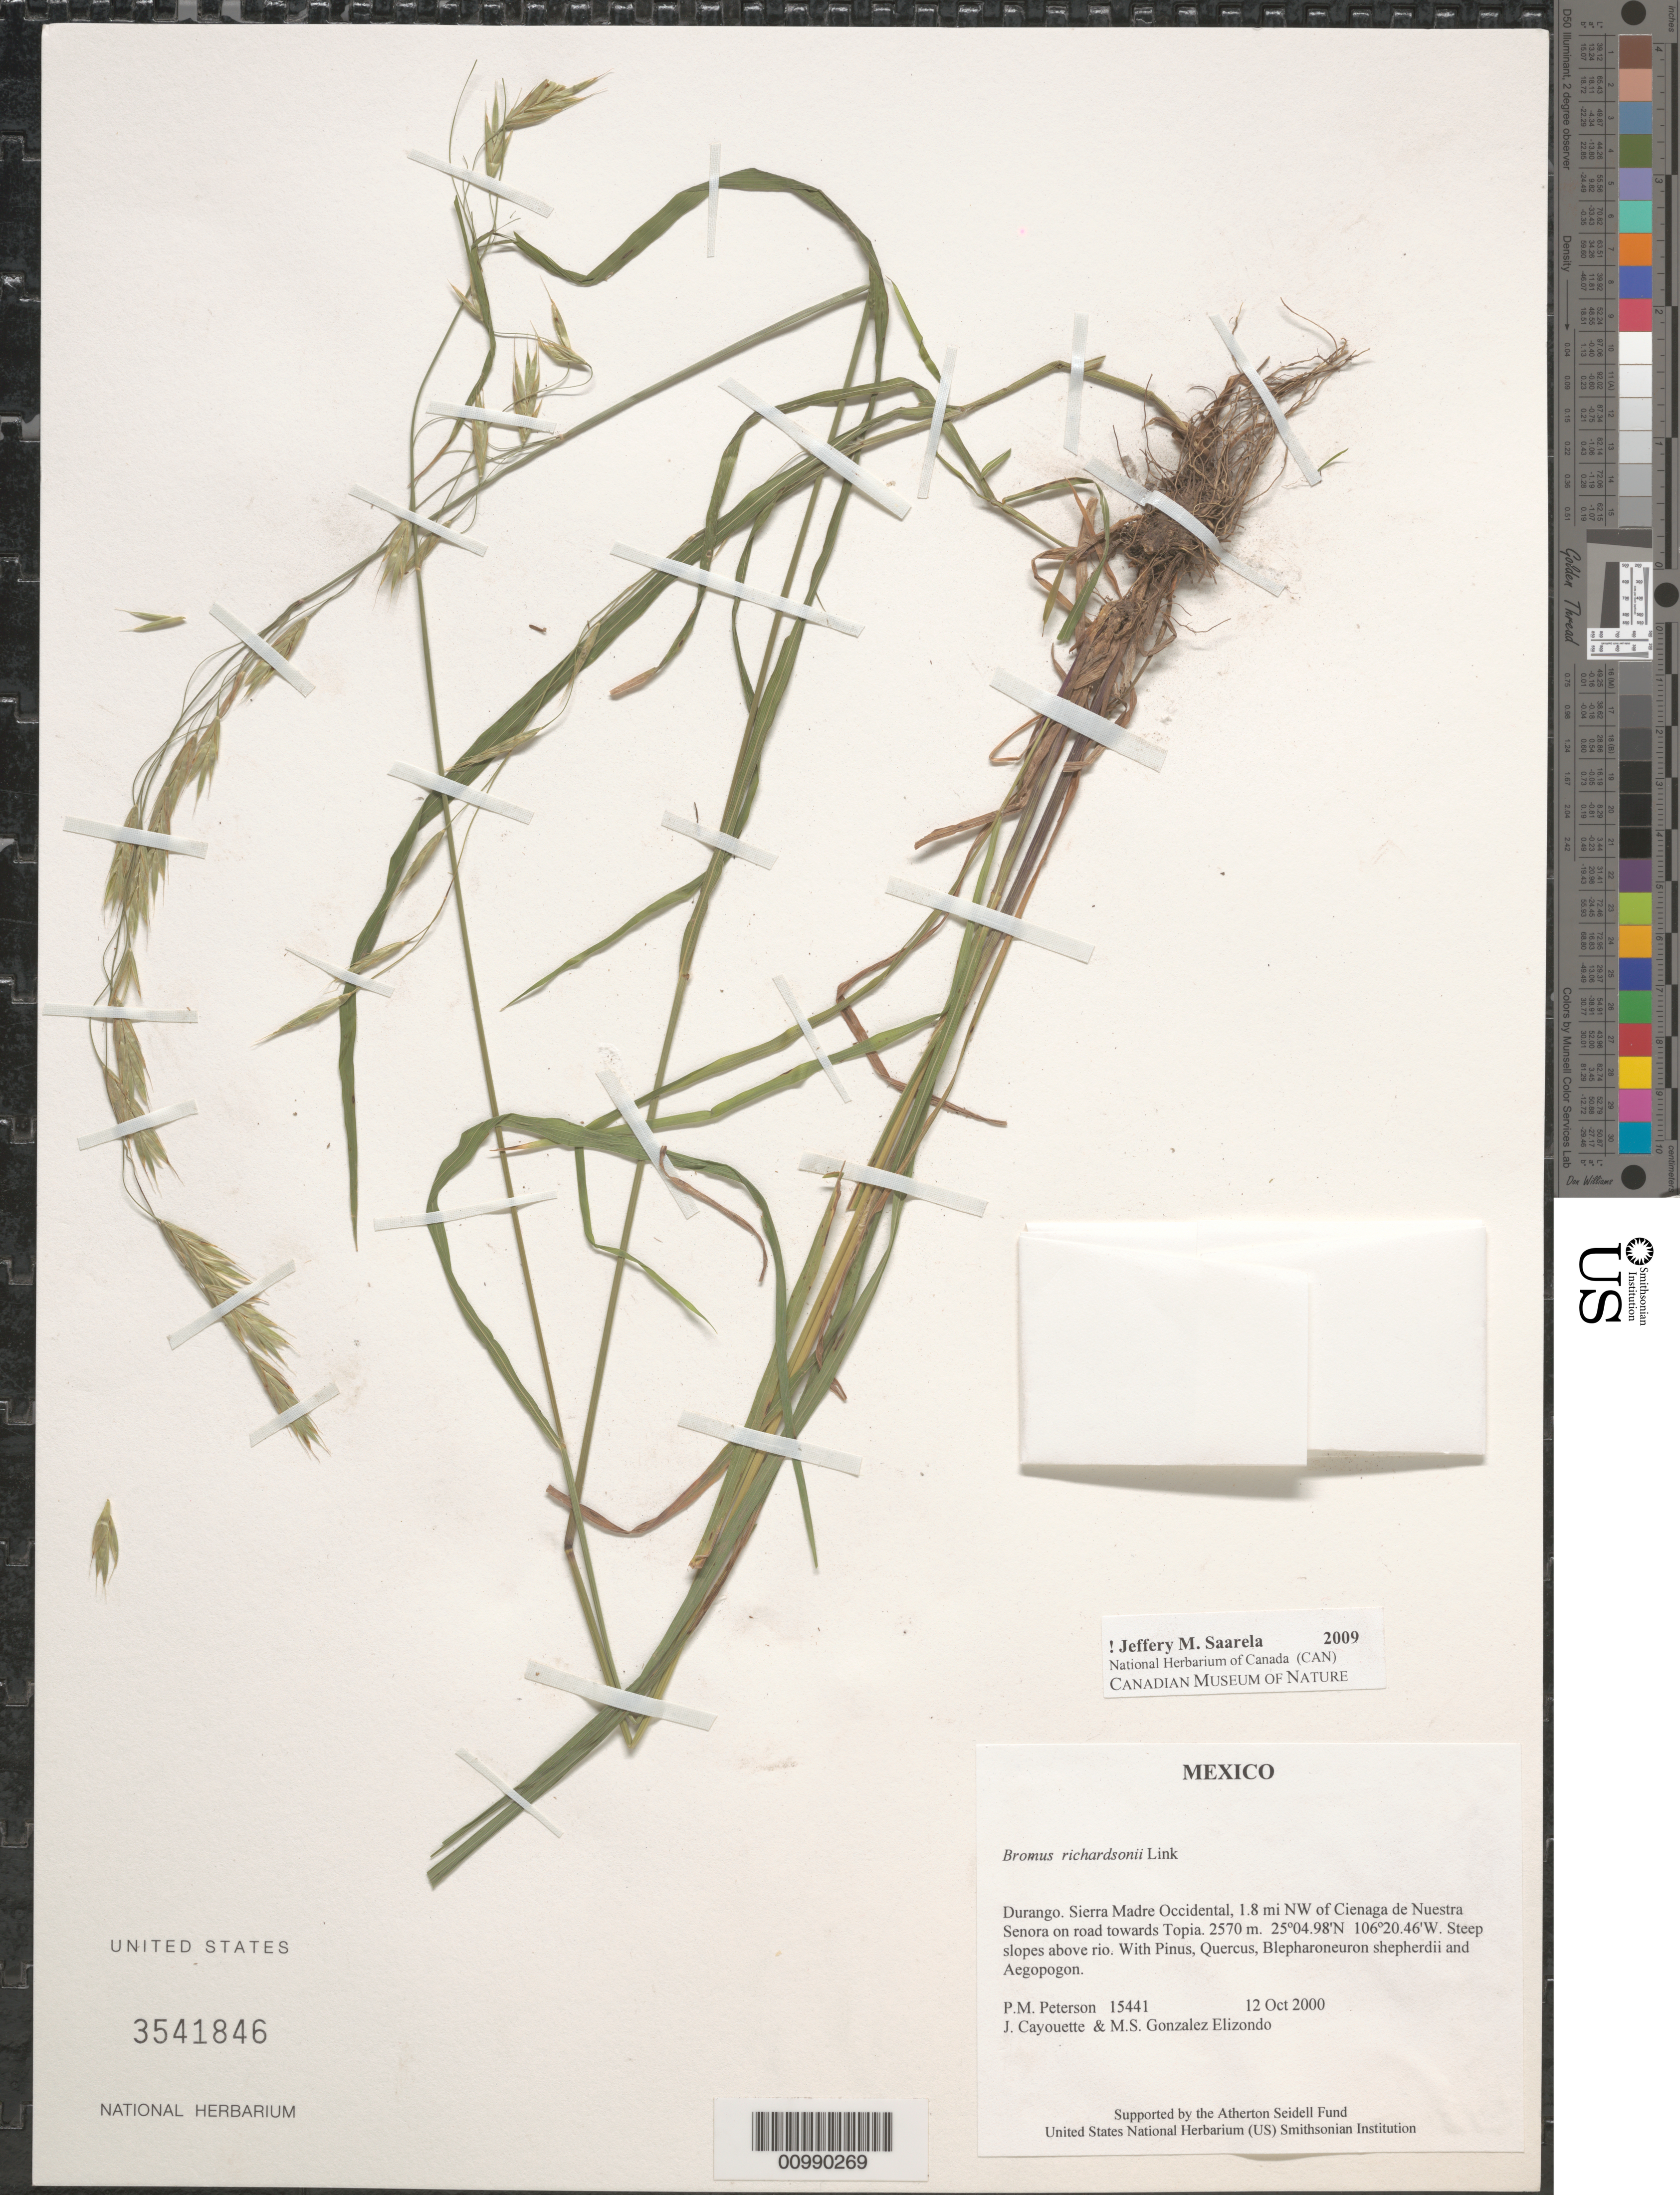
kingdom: Plantae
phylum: Tracheophyta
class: Liliopsida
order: Poales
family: Poaceae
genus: Bromus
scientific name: Bromus richardsonii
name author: Link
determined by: Saarela, J. M., (CAN), Canadian Museum of Nature (CANADA)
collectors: P. M. Peterson, J. Cayouette & M. S. González-Elizondo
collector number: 15441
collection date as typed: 12 Oct 2000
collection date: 2000-10-12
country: Mexico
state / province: Durango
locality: Sierra Madre Occidental, 1.8 mi NW of Cienaga de Nuestra Senora on road towards Topia.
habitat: Steep slopes above rio.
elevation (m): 2570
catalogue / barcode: US 3541846